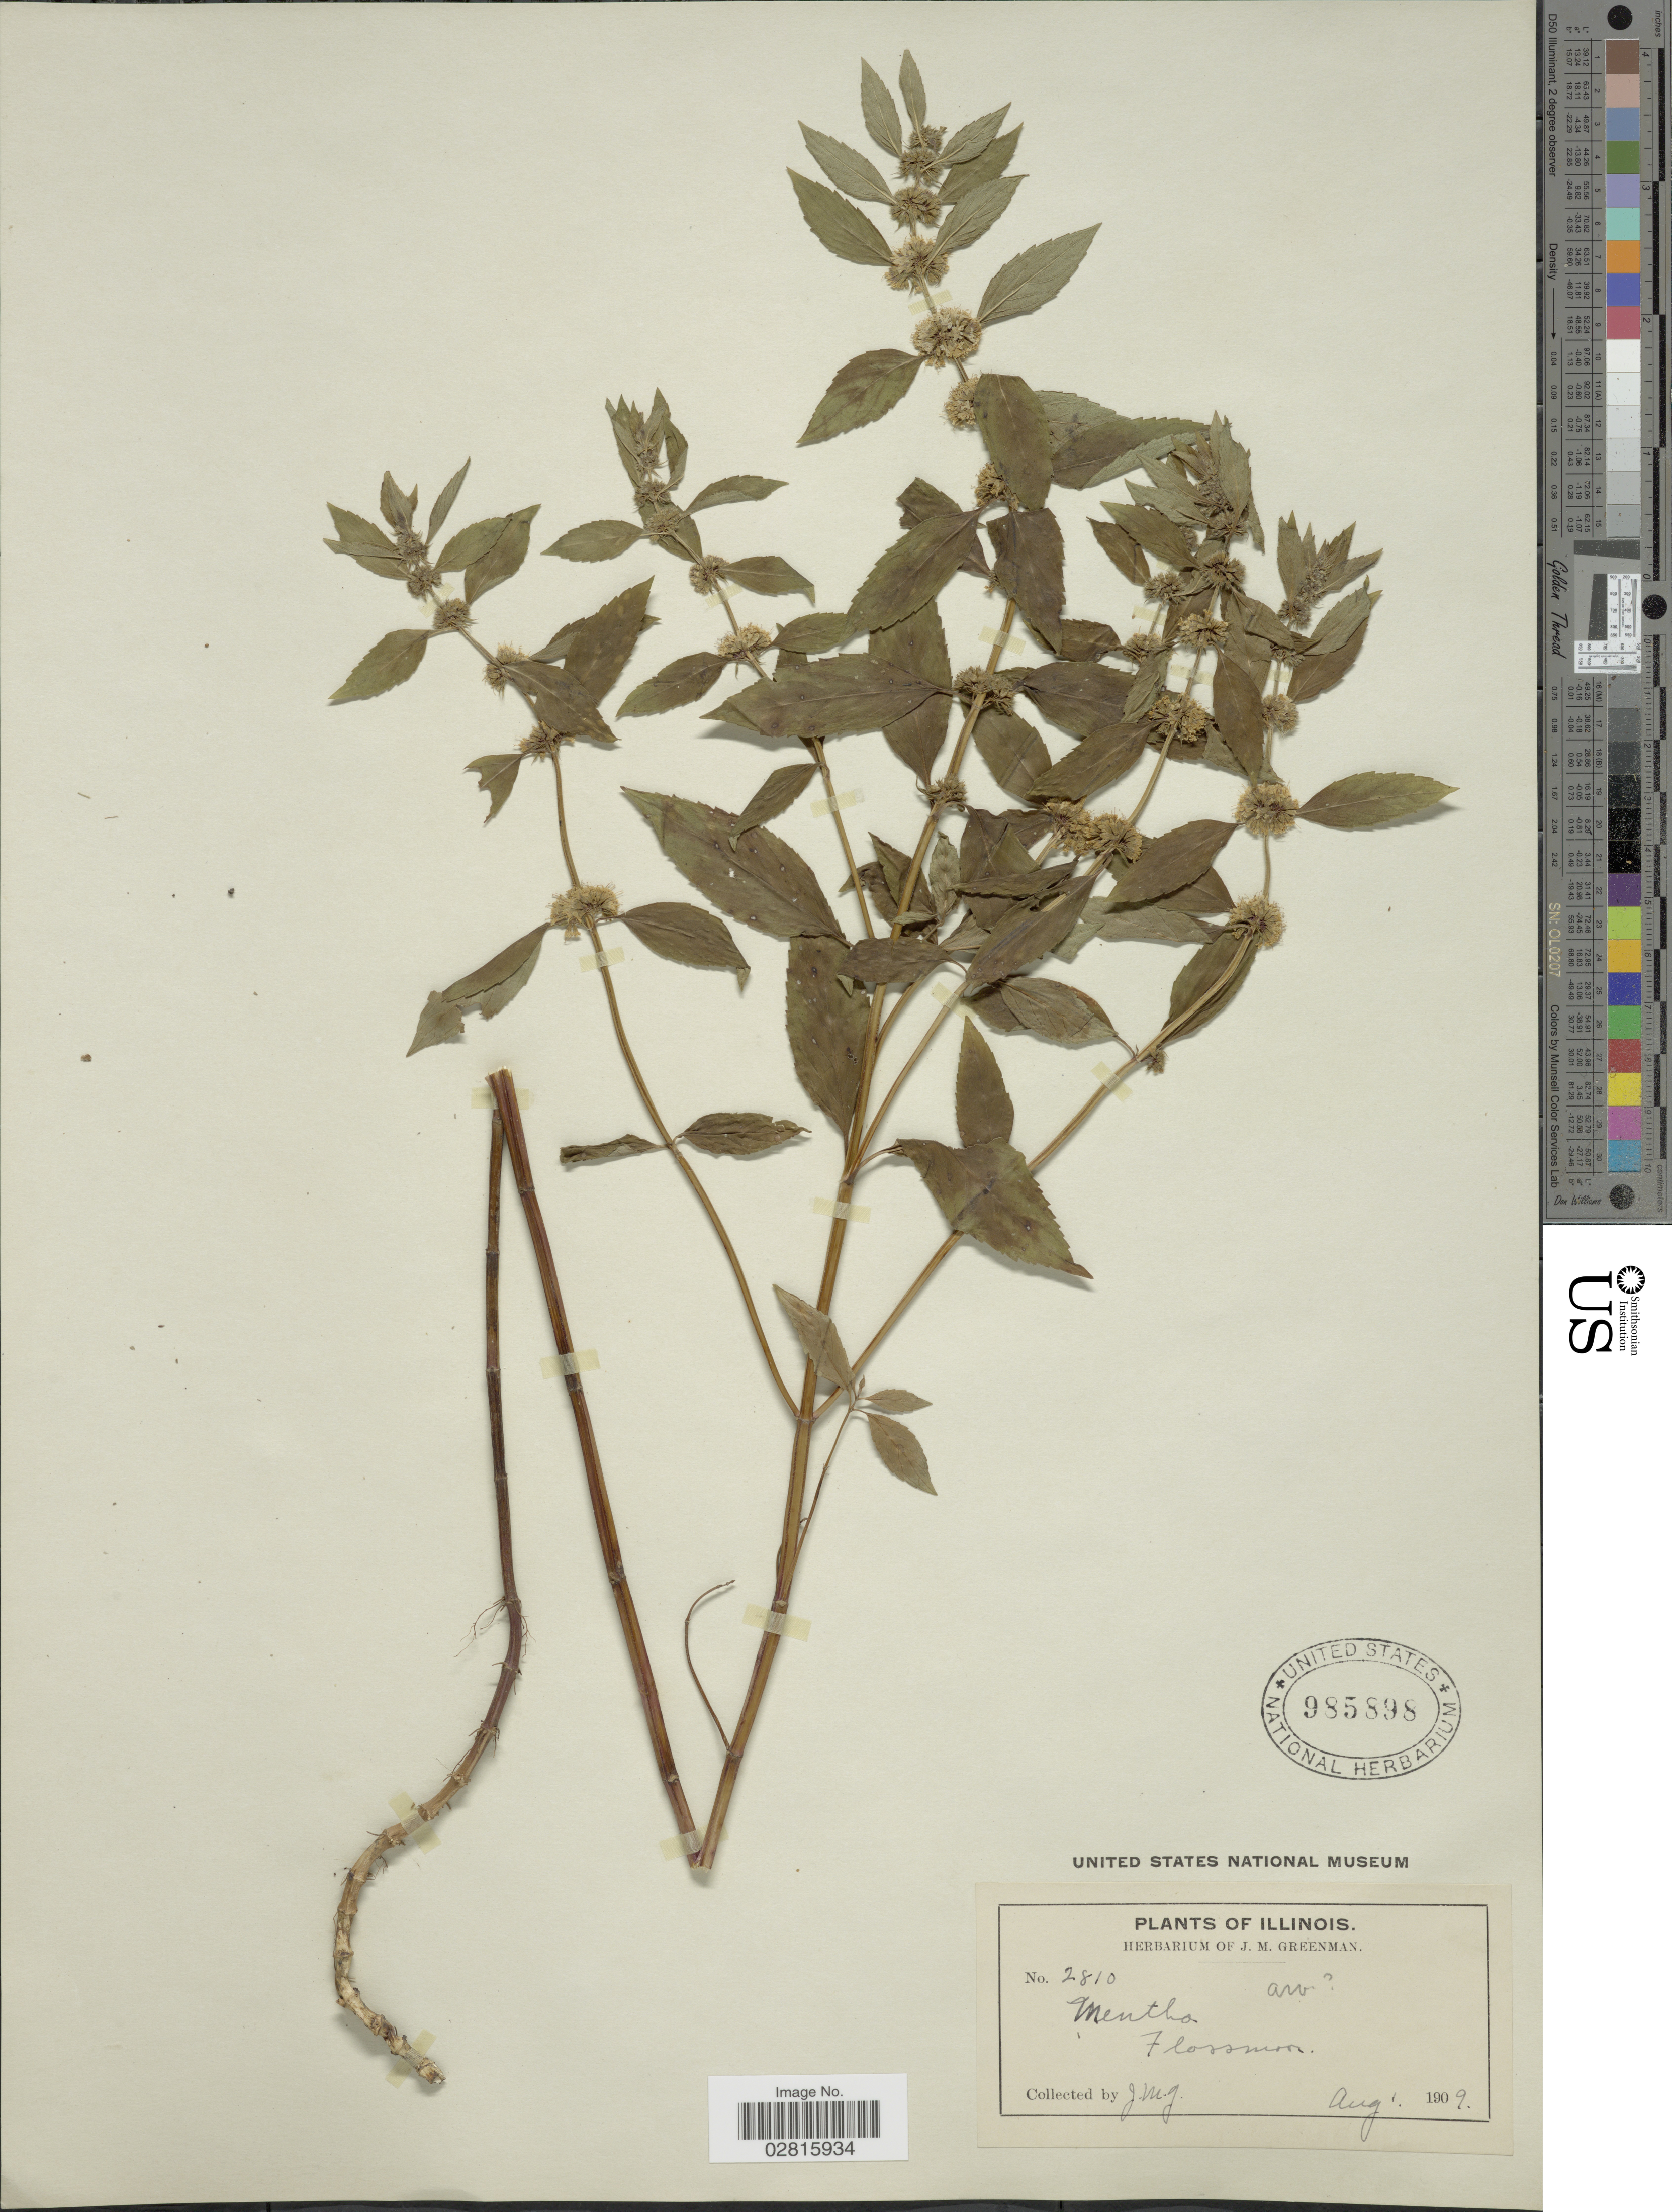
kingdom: Plantae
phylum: Tracheophyta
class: Magnoliopsida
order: Lamiales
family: Lamiaceae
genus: Mentha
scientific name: Mentha sp.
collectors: J. M. Greenman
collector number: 2810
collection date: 1909-08-01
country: United States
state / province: Illinois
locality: Flossmoor.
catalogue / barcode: US 985898